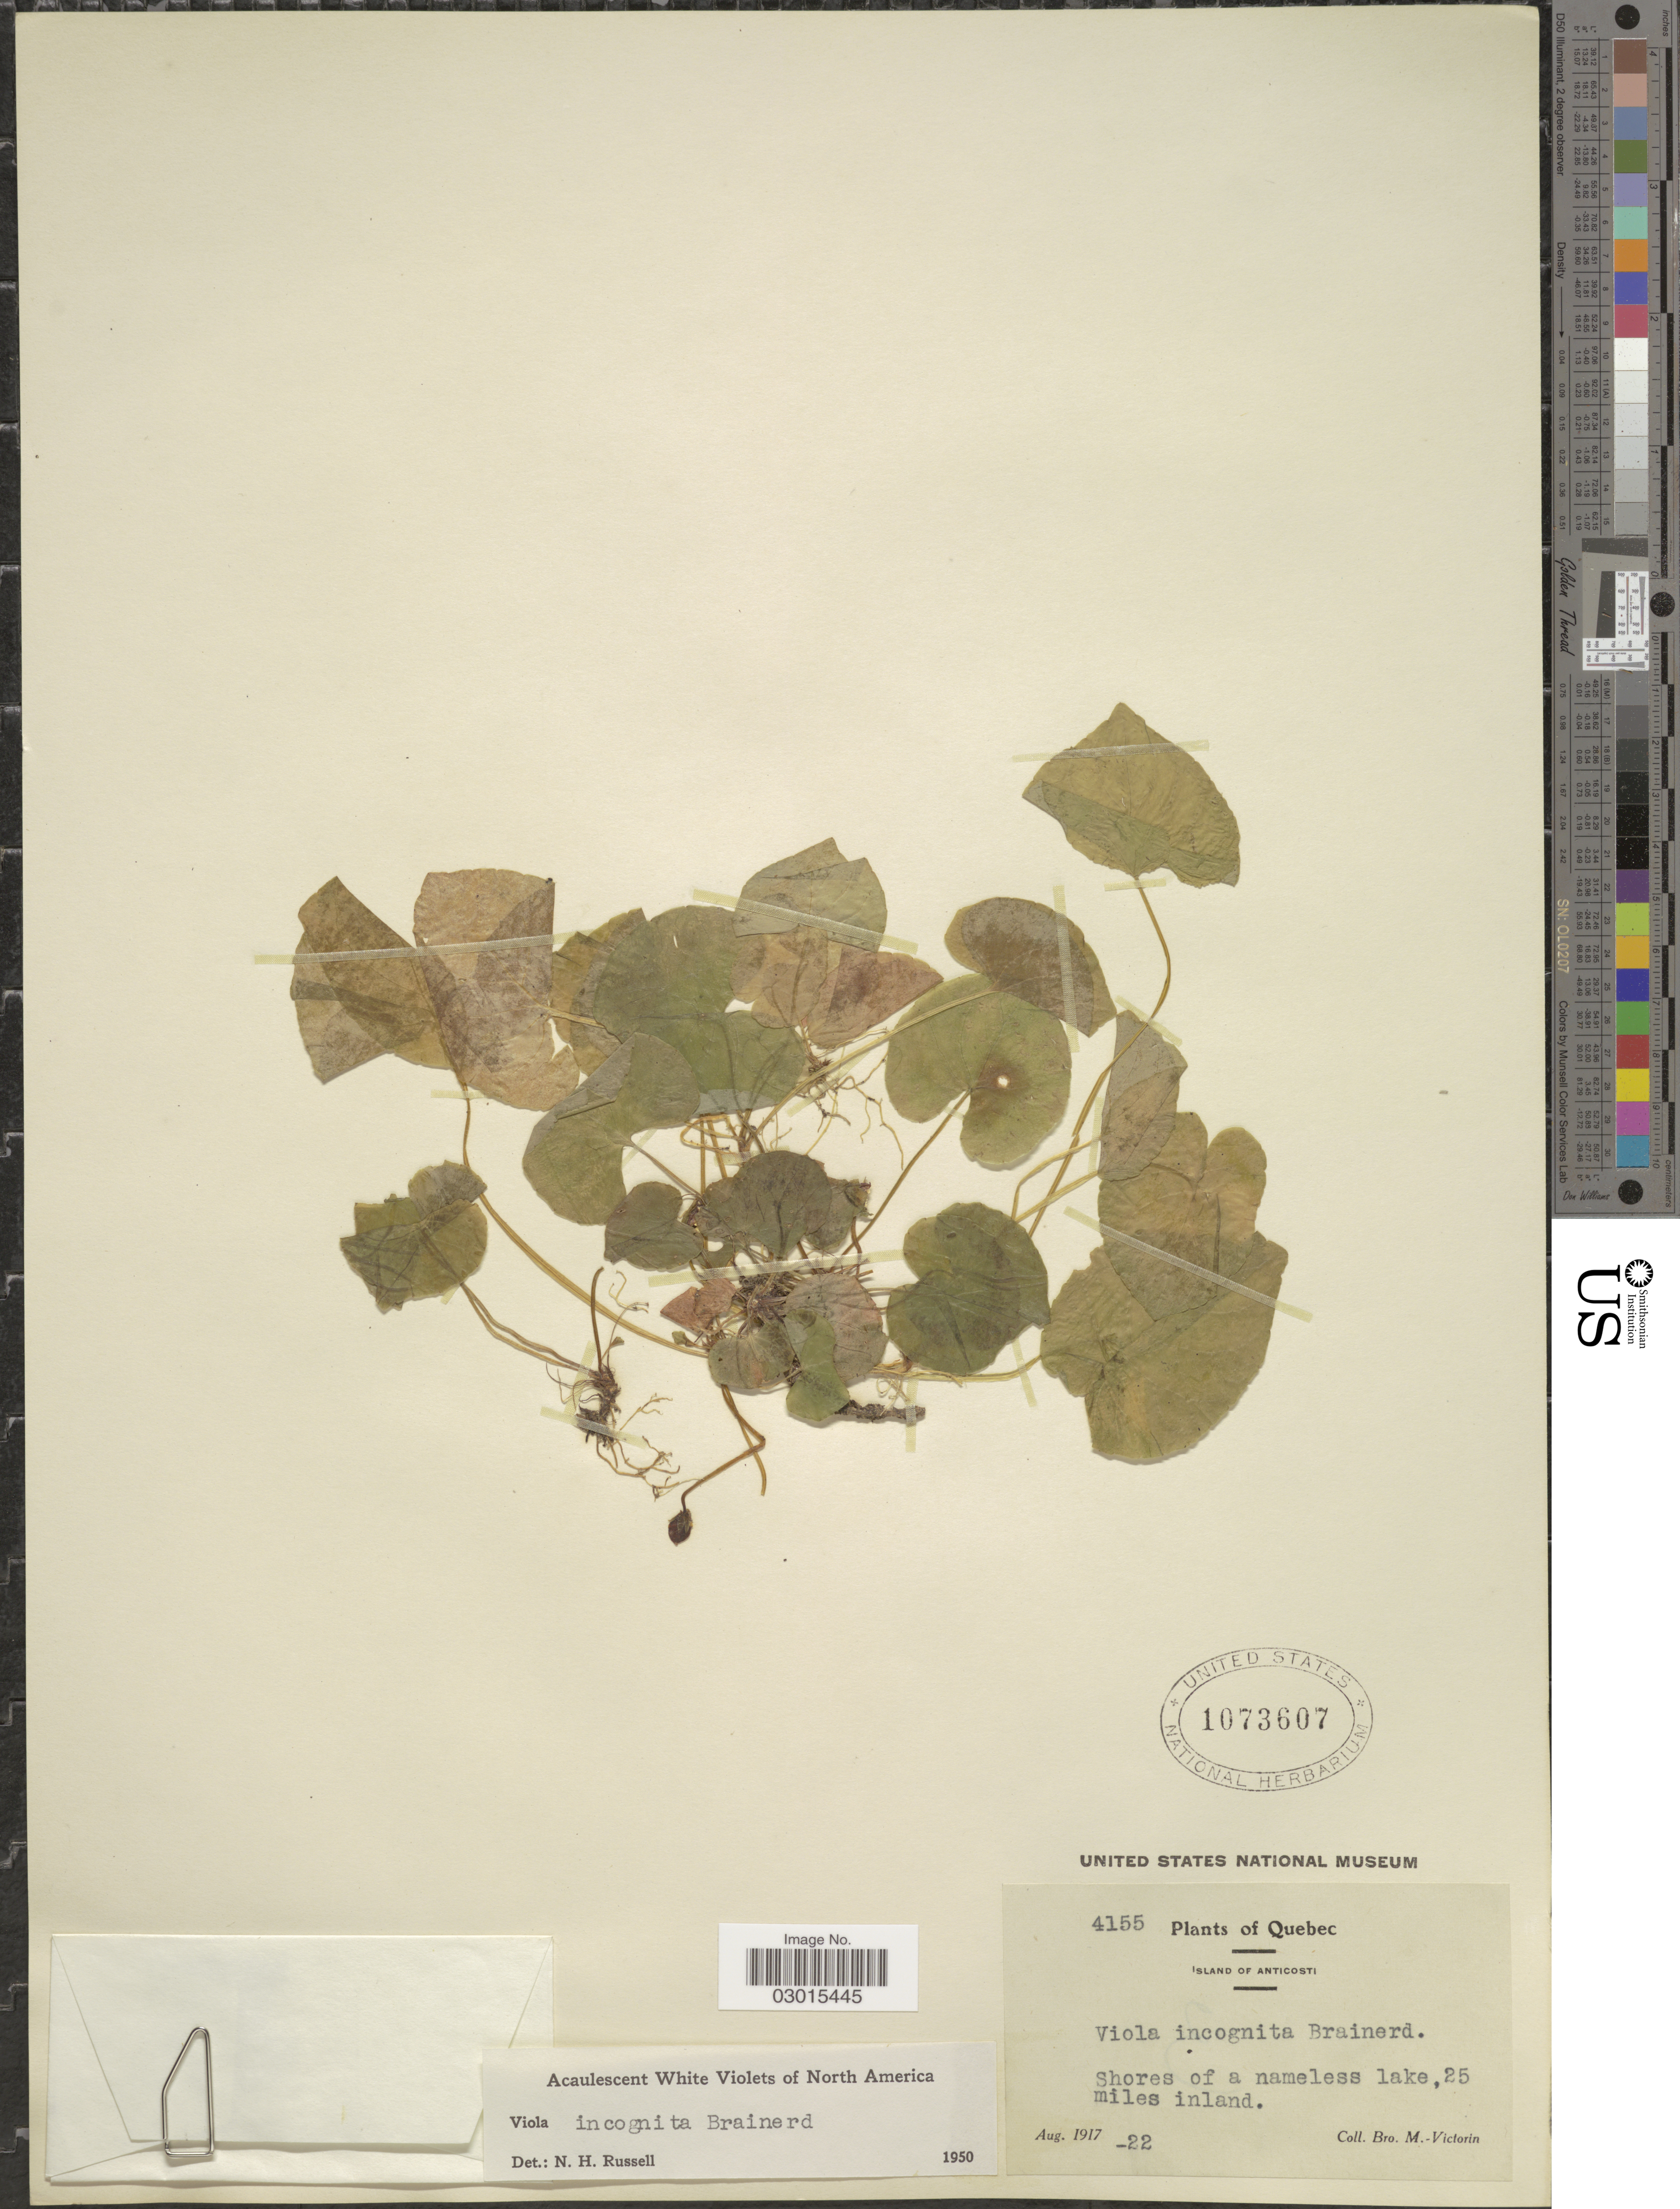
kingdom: Plantae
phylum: Tracheophyta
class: Magnoliopsida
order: Malpighiales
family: Violaceae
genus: Viola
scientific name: Viola incognita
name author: Brainerd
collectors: Fr. Marie-Victorin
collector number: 4155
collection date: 1917-08-22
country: Canada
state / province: Quebec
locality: Island of Anticosti. Shores of a nameless lake, 25 miles inland.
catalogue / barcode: US 1073607